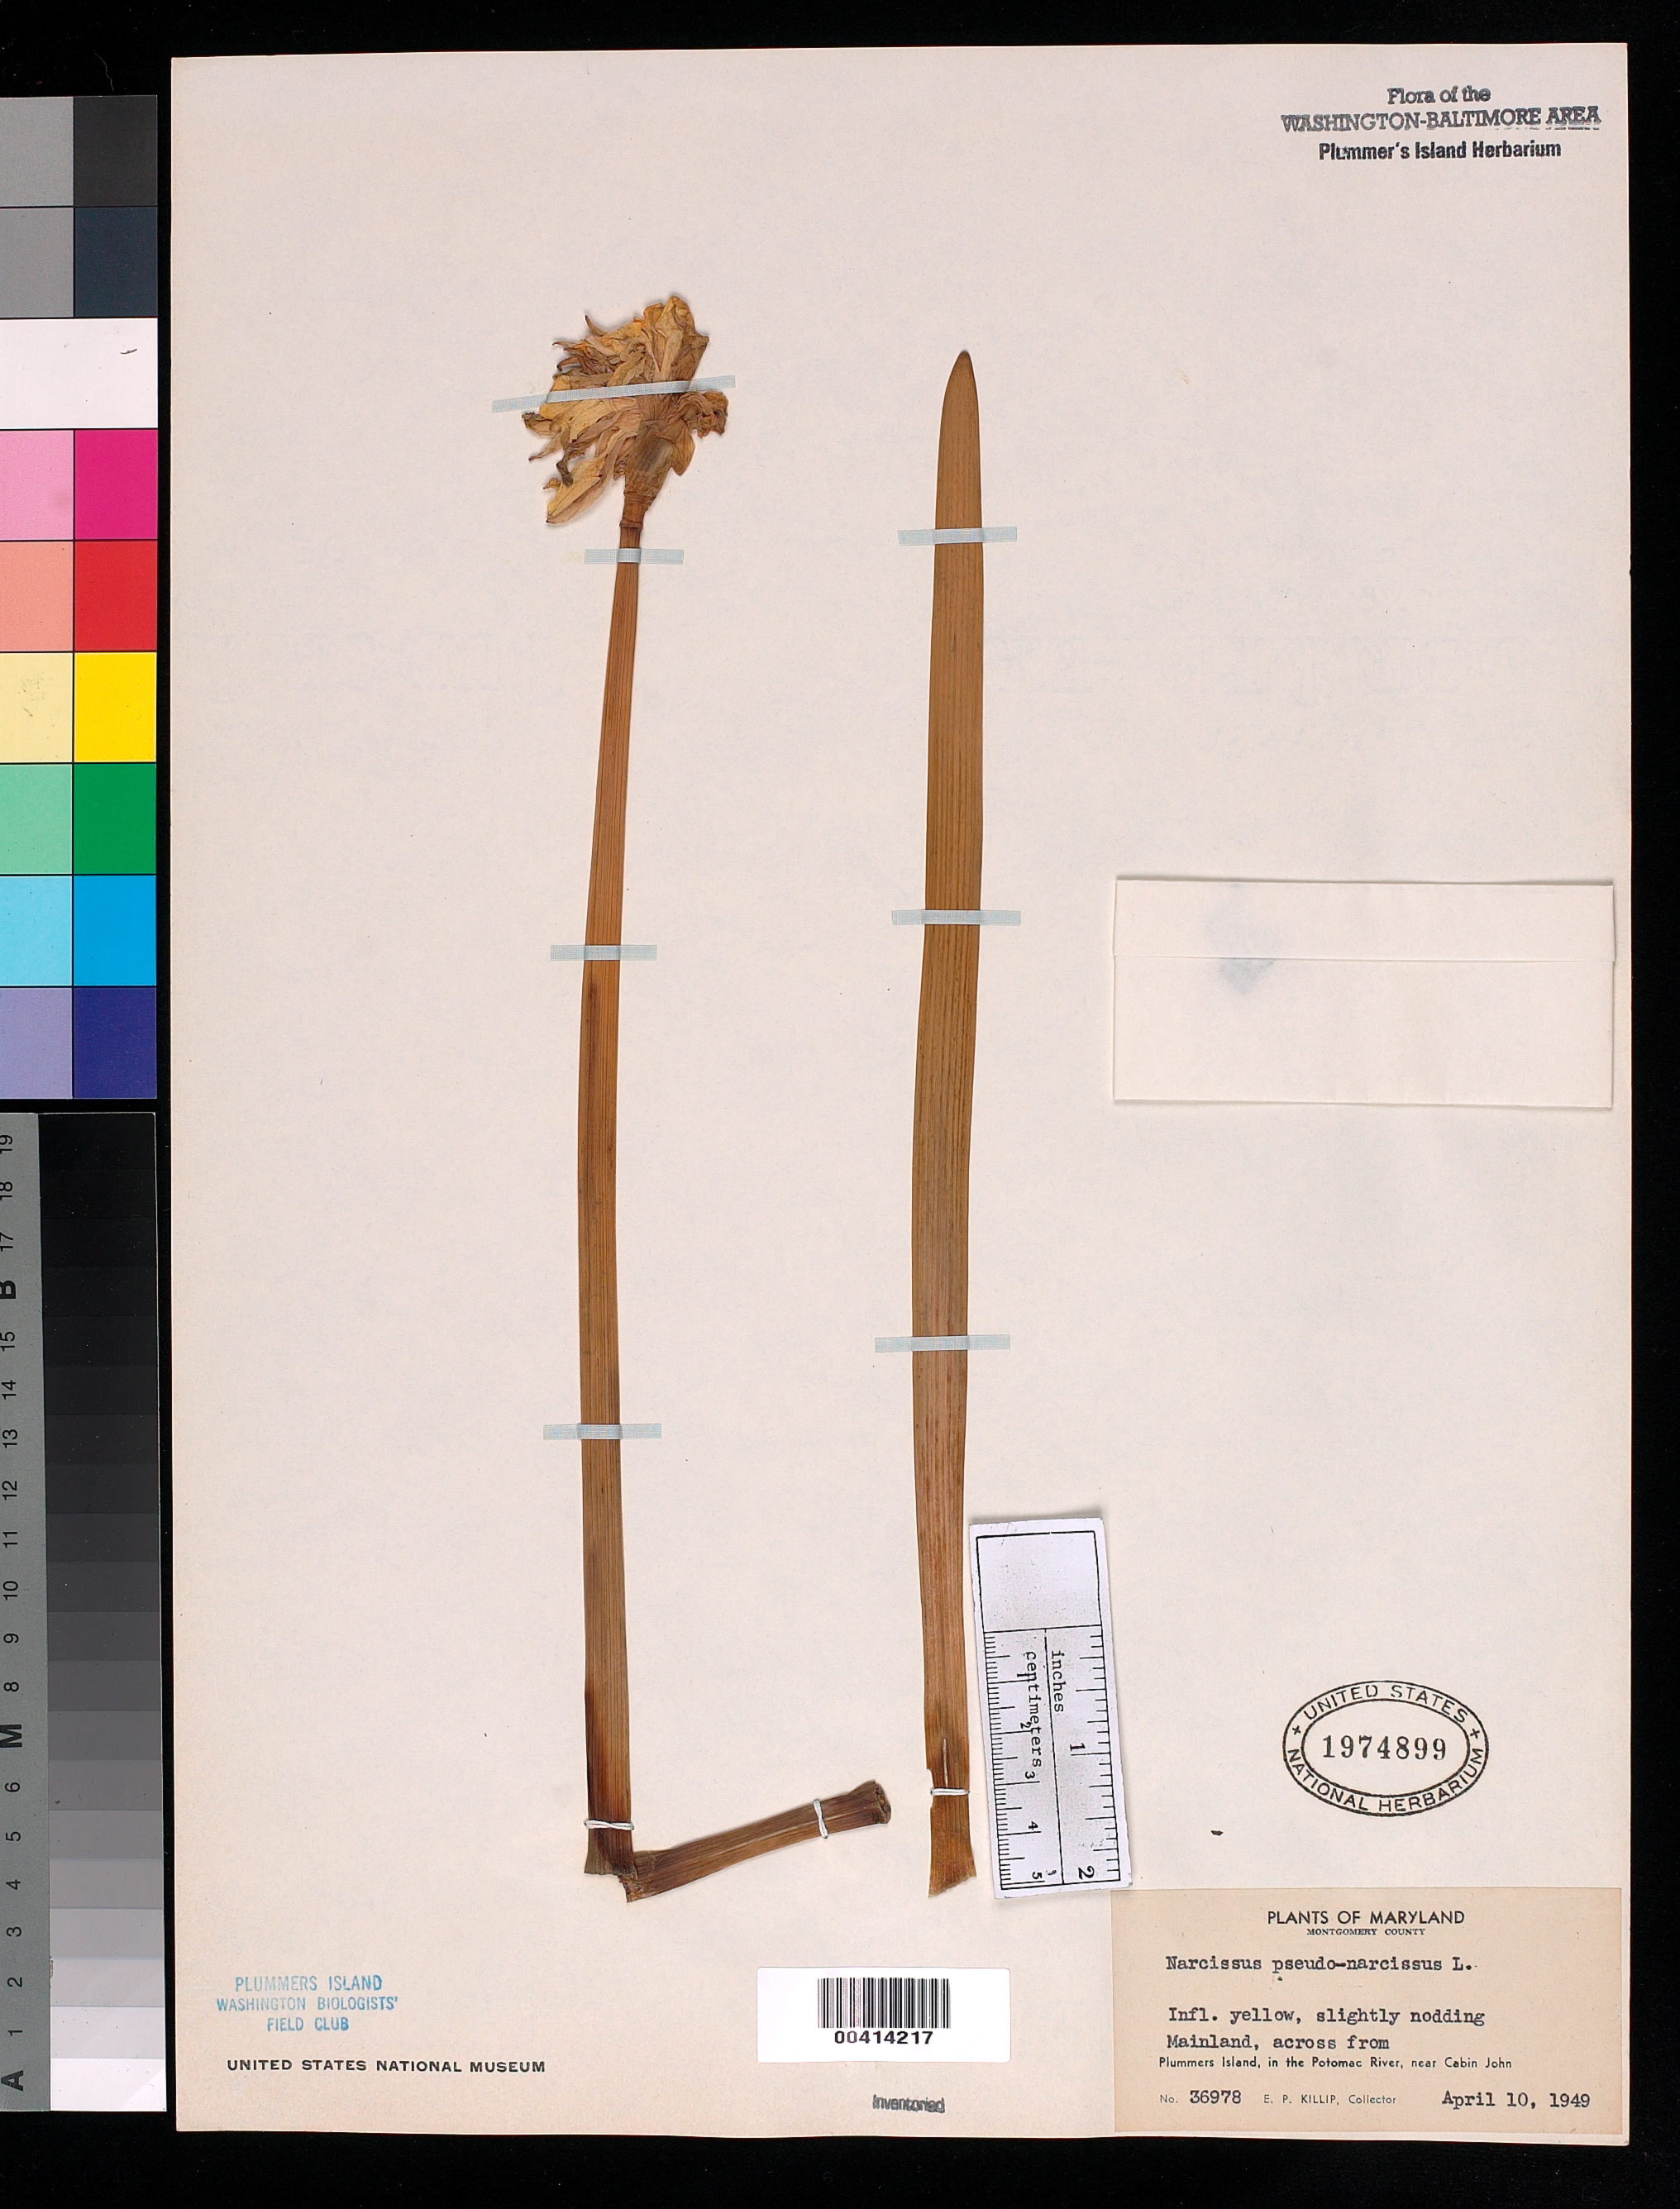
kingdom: Plantae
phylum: Tracheophyta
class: Liliopsida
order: Asparagales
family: Amaryllidaceae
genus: Narcissus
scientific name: Narcissus pseudonarcissus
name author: L.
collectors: E. P. Killip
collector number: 36978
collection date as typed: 10 Apr 1949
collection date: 1949-04-10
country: United States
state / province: Maryland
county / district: Montgomery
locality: Plummer's Island; mainland, lower trail, about 80 Ft. west of fallen Log near trail to Crossing Rocks C. & O. Canal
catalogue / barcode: US 1974899